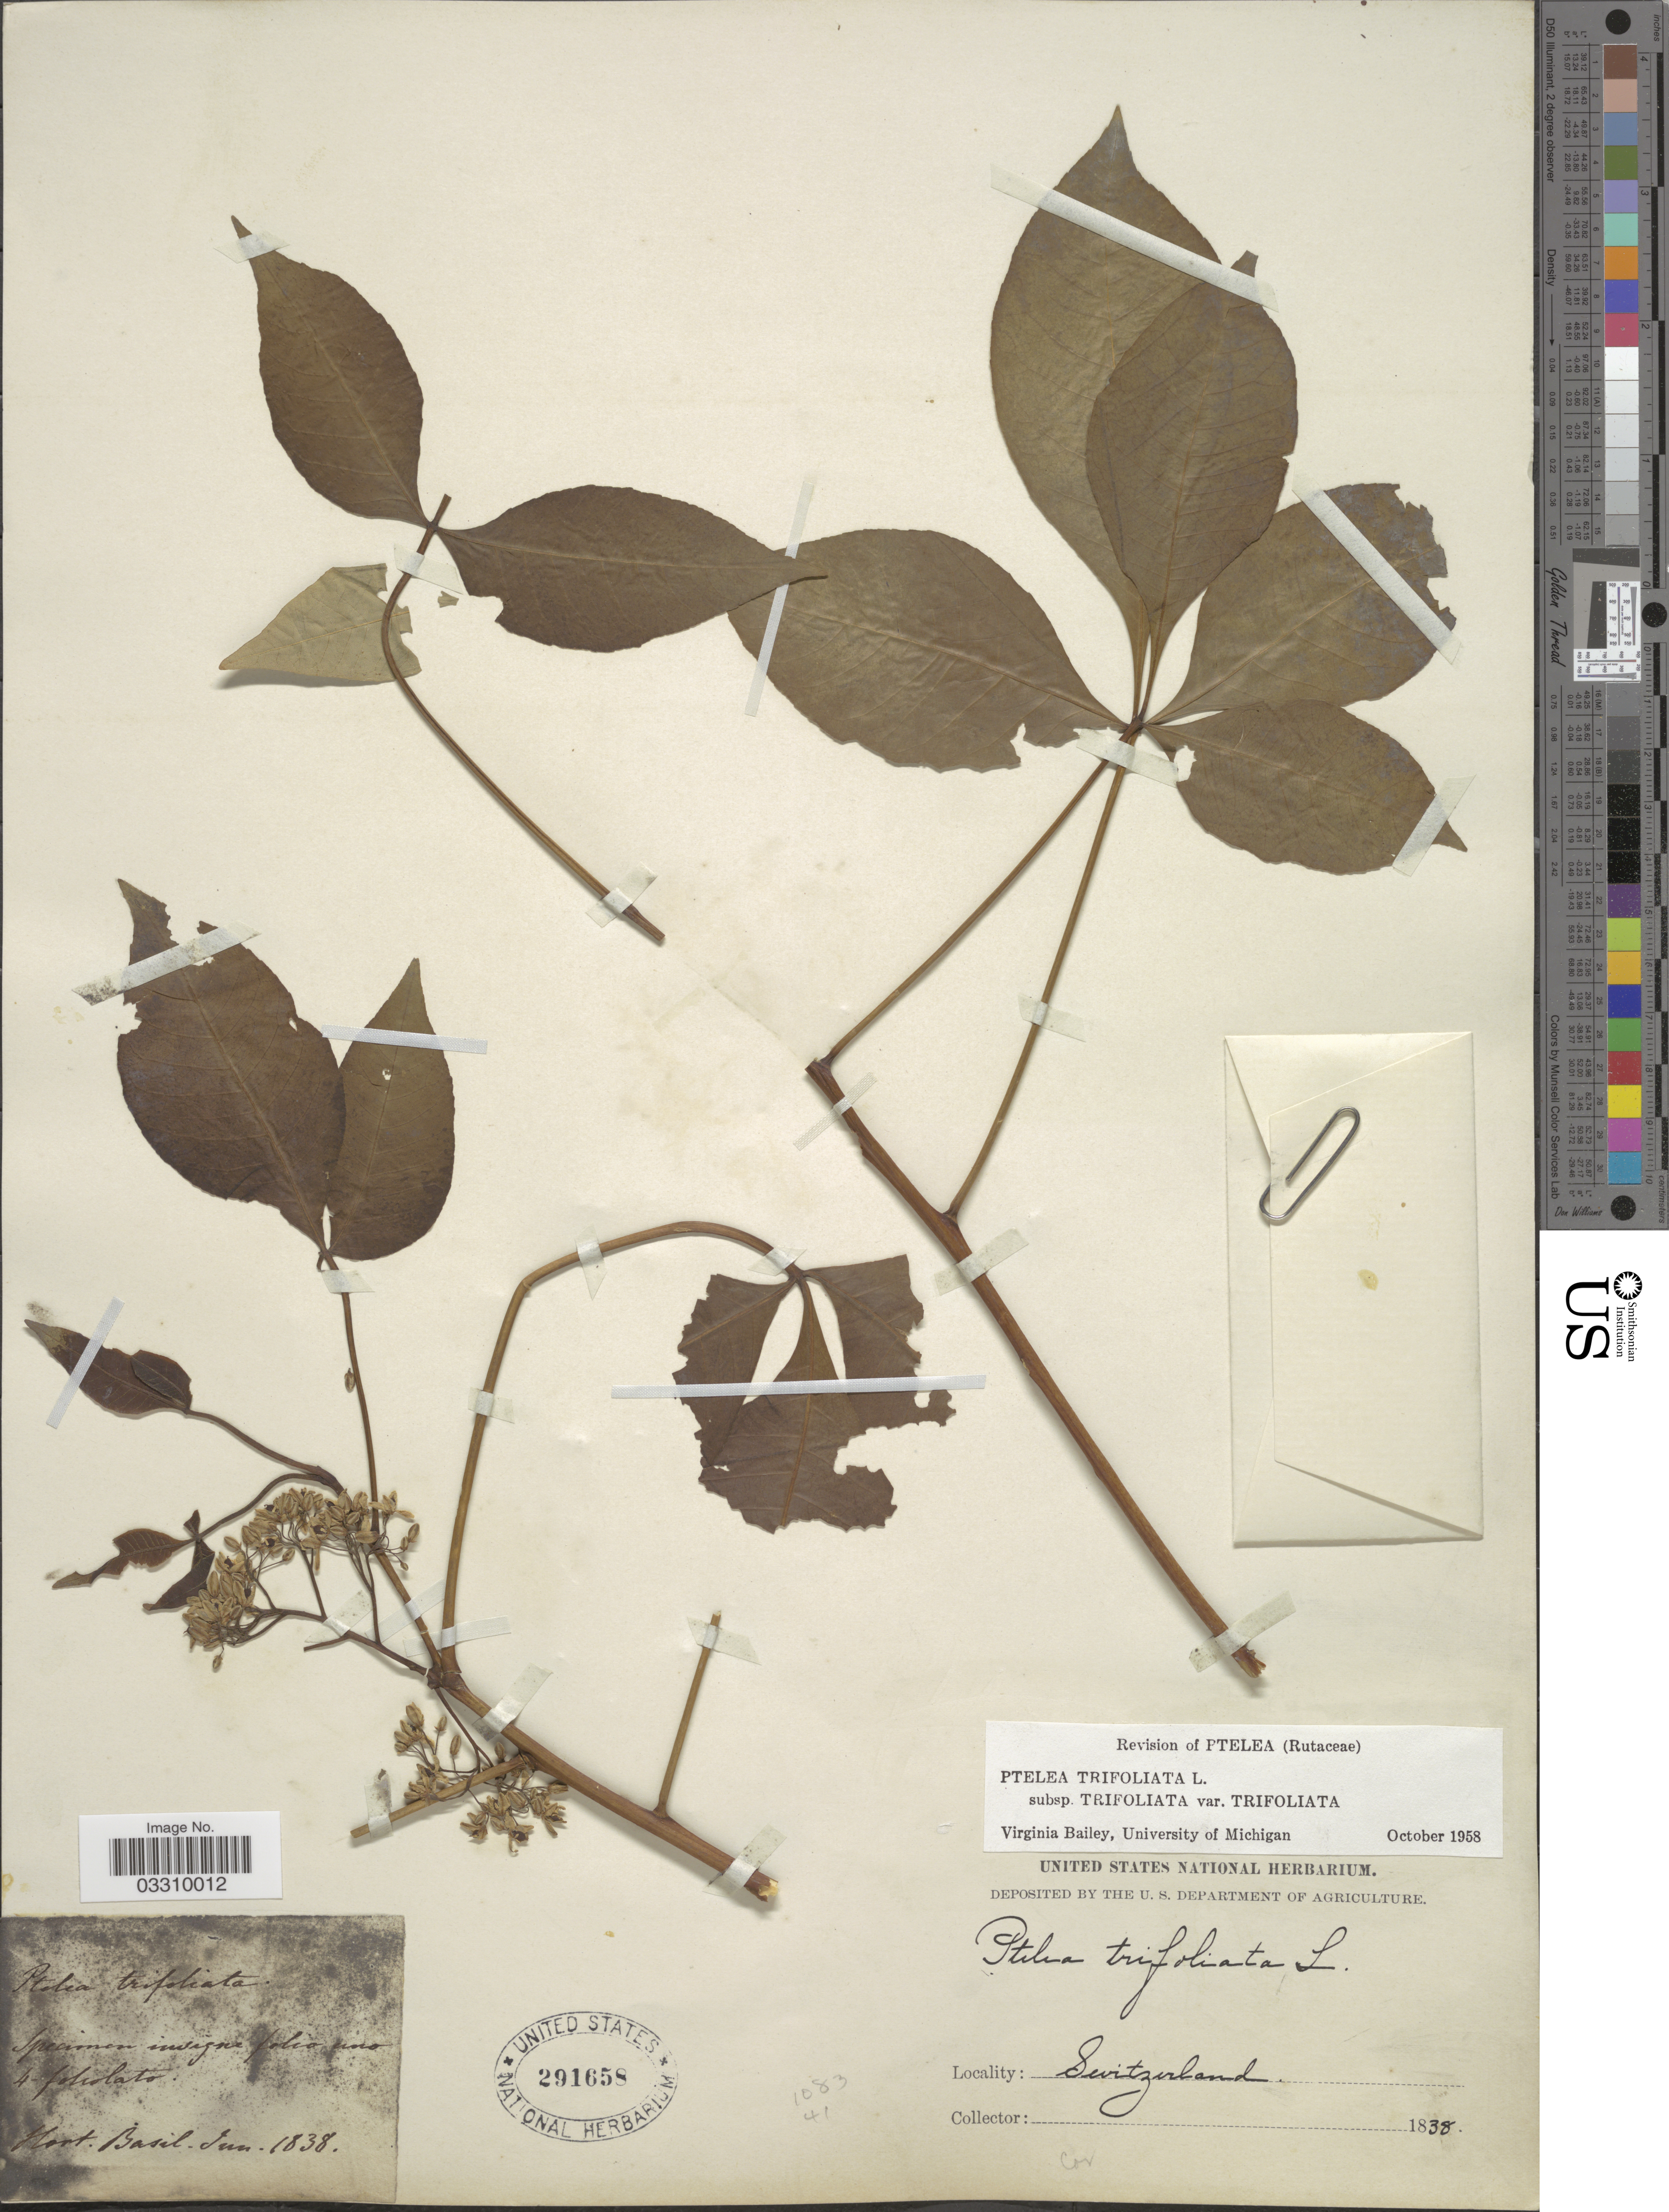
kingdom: Plantae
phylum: Tracheophyta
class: Magnoliopsida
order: Sapindales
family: Rutaceae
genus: Ptelea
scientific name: Ptelea trifoliata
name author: L.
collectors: ex herb. United States National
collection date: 1838-06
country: Switzerland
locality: Hort Basil.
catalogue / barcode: US 291658